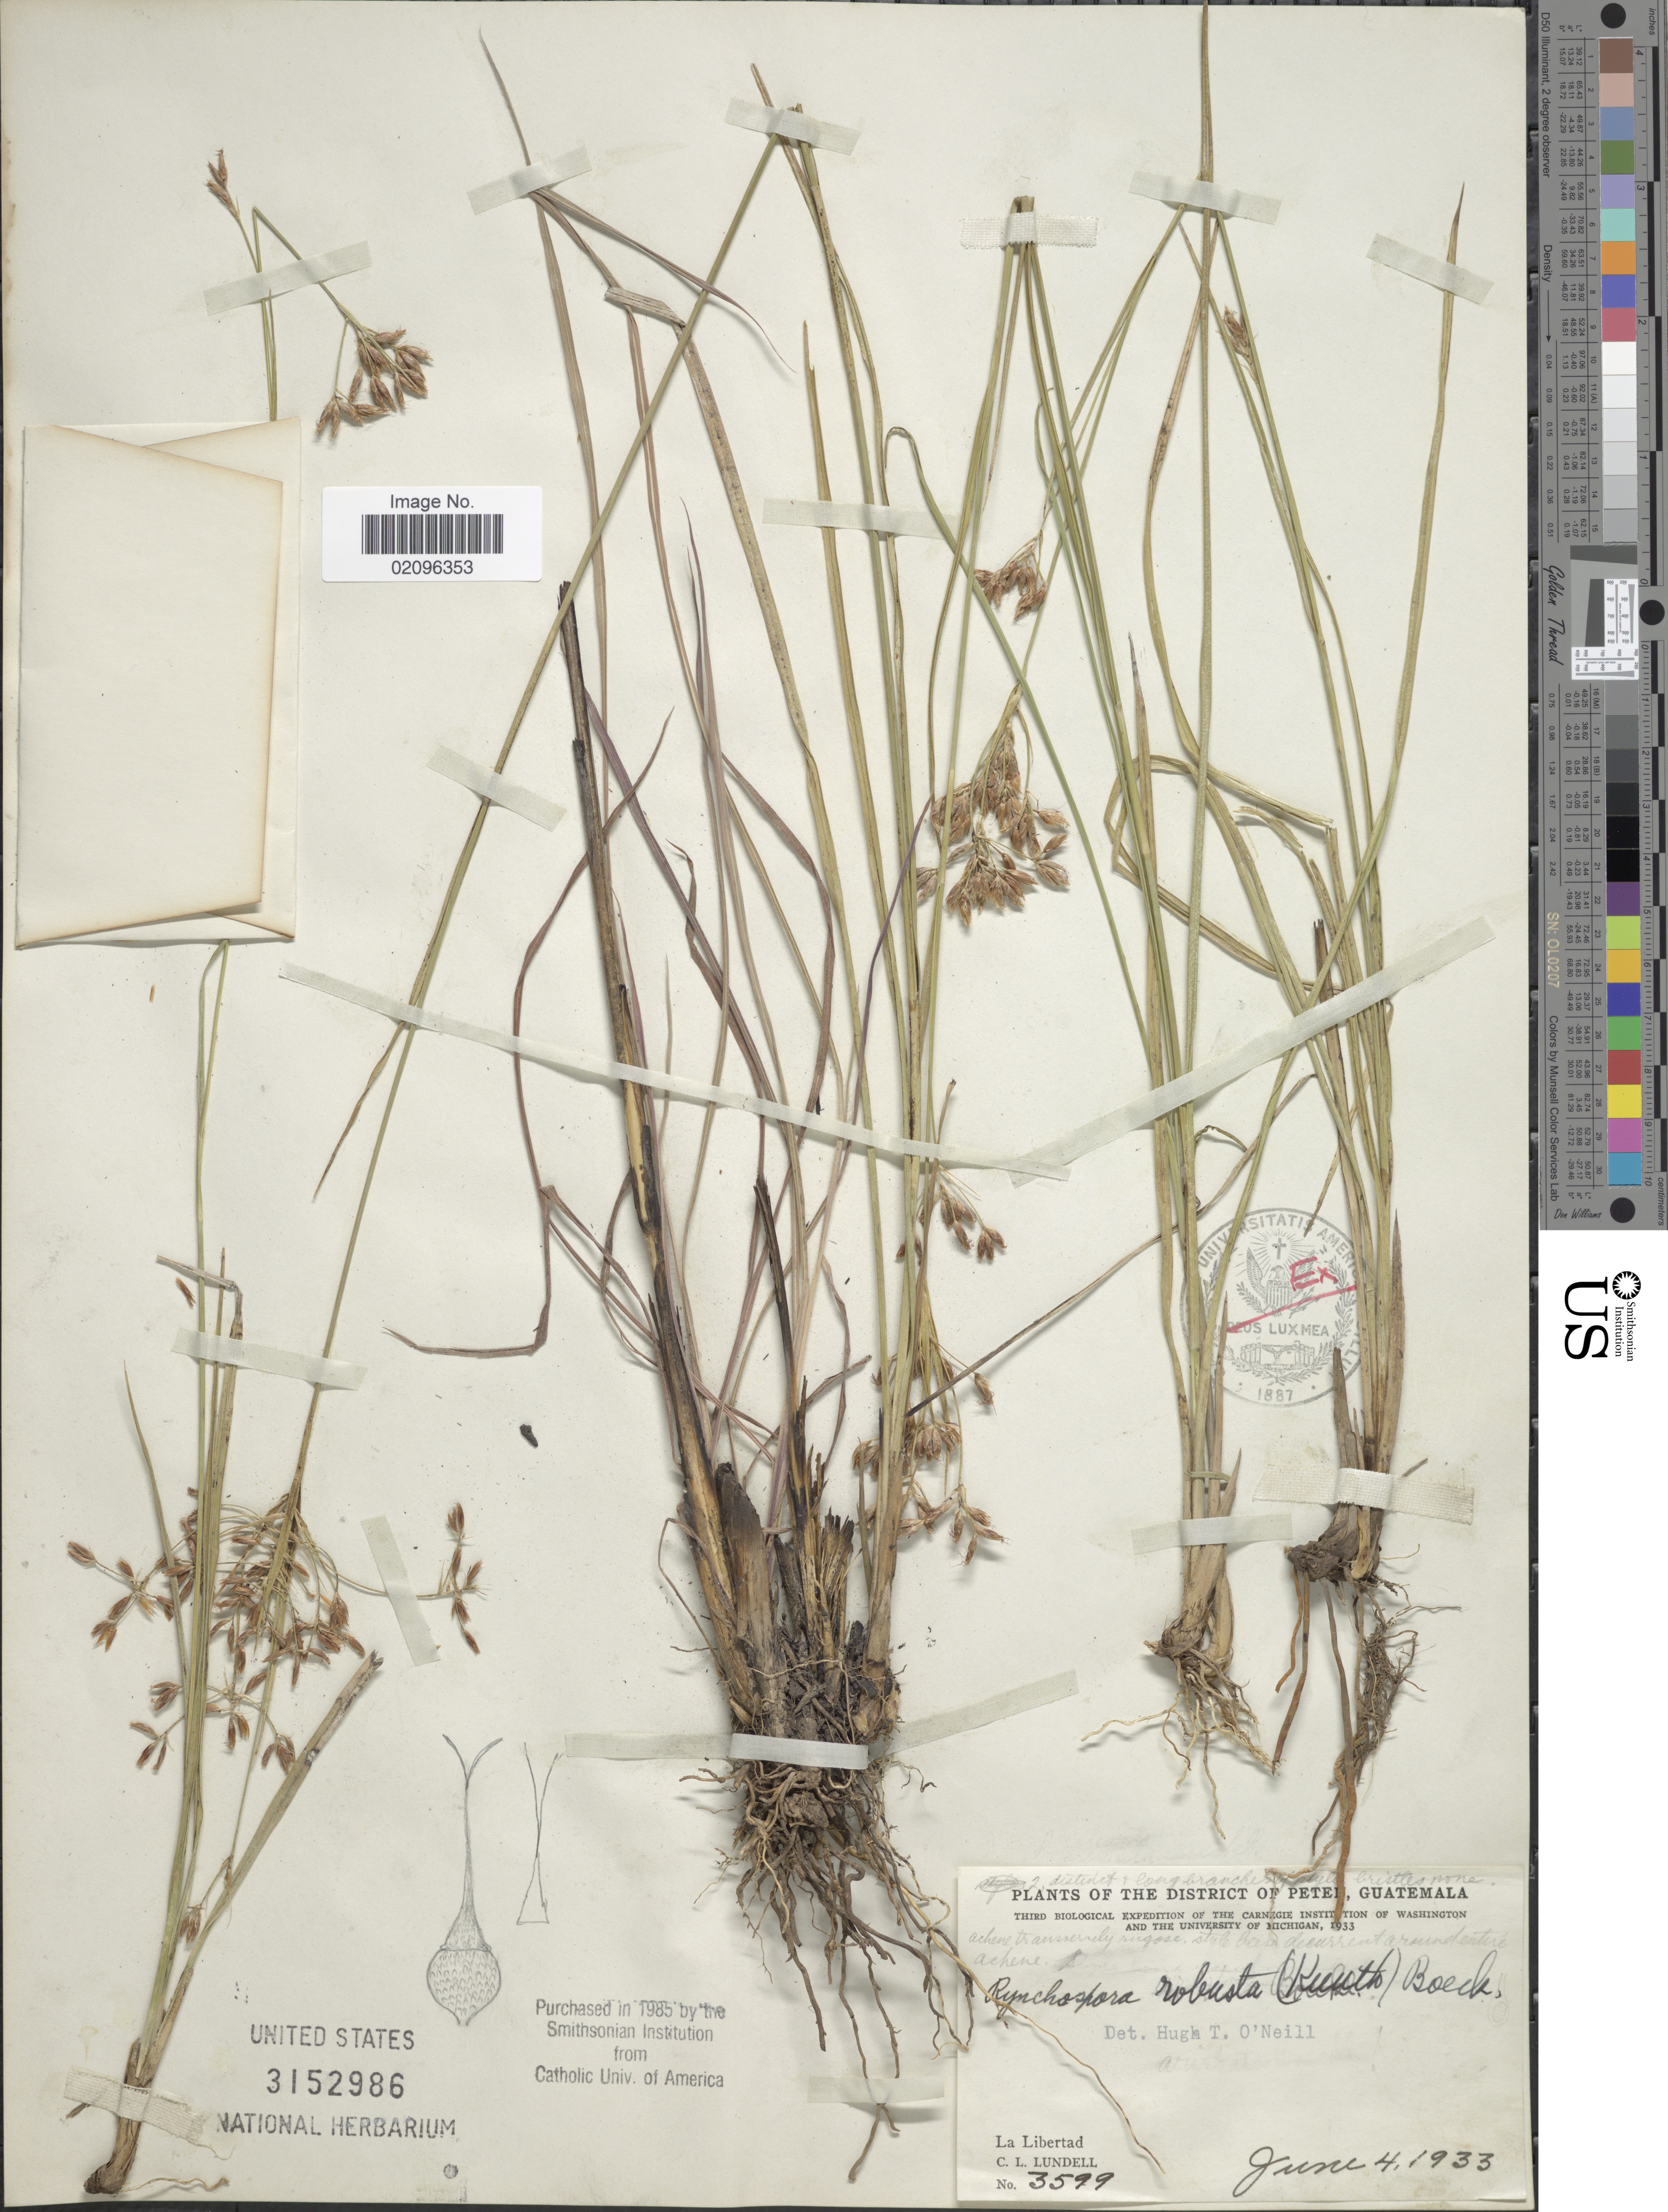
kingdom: Plantae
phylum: Tracheophyta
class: Liliopsida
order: Poales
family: Cyperaceae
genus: Rhynchospora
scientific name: Rhynchospora robusta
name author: (Kunth) Boeckeler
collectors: C. L. Lundell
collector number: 3599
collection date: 1933-06-04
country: Guatemala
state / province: El Petén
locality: District of Peten, Guatemala. La Libertad.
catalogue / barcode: US 3152986